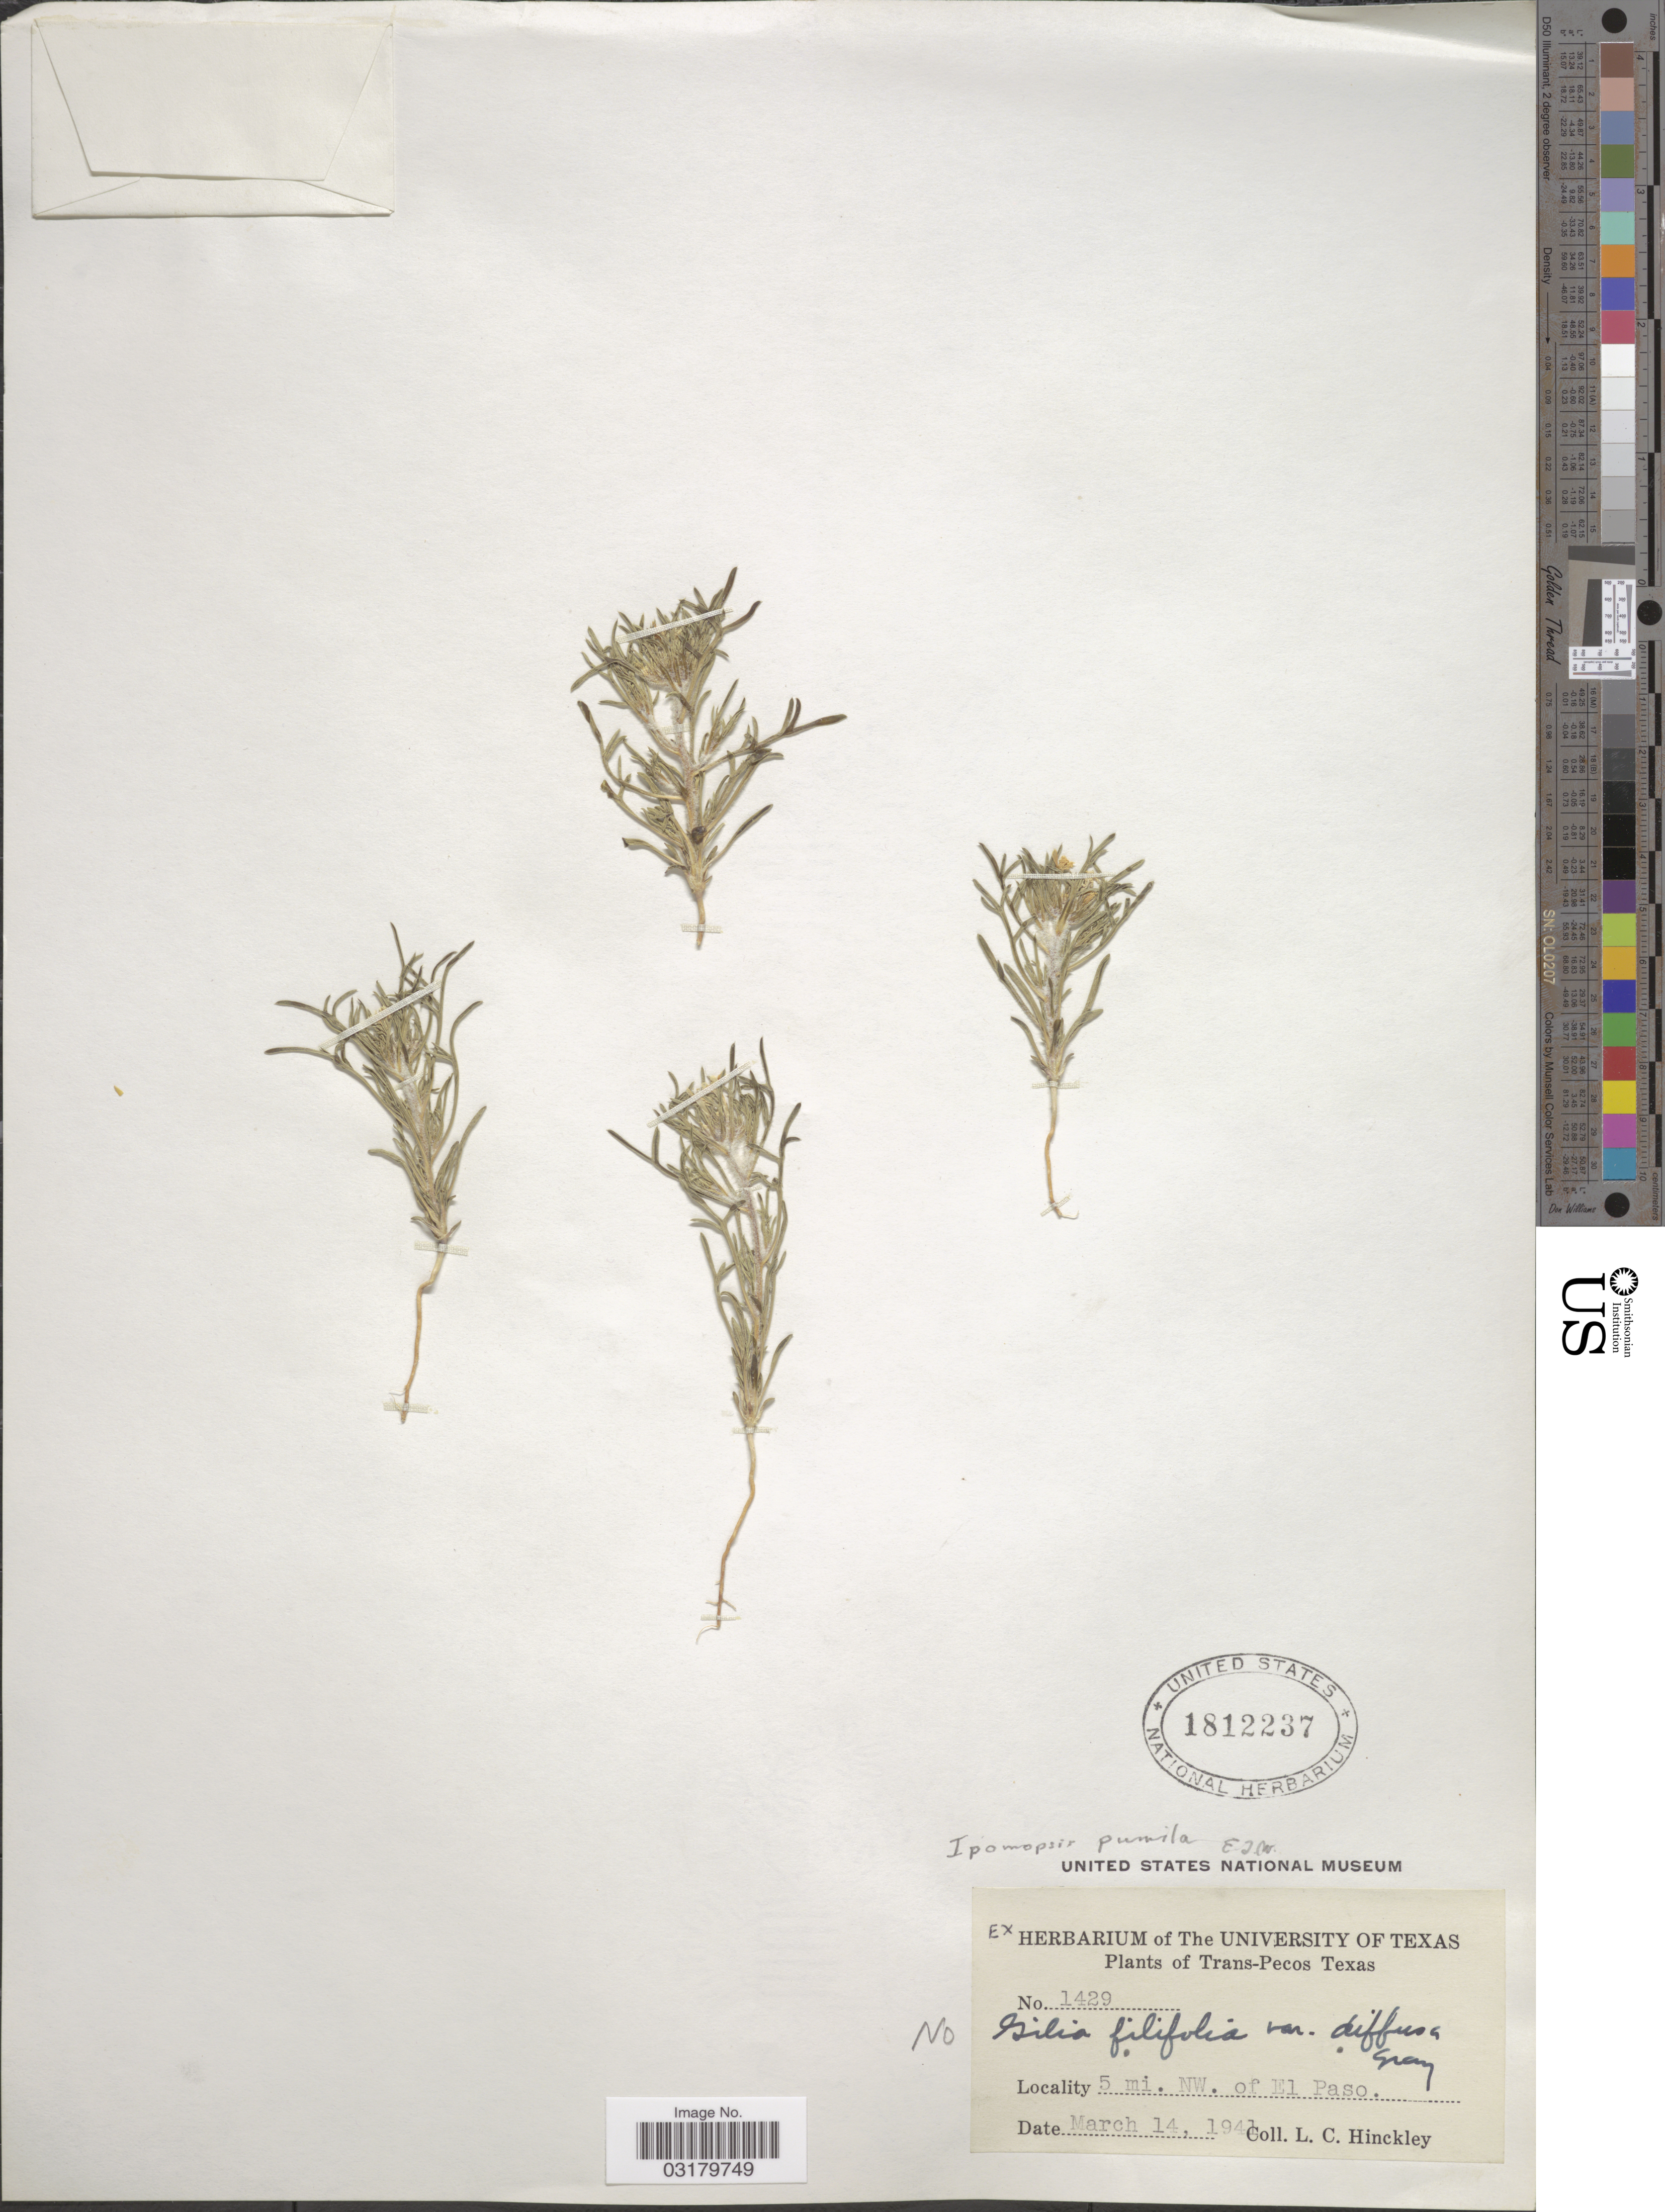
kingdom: Plantae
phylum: Tracheophyta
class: Magnoliopsida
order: Ericales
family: Polemoniaceae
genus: Ipomopsis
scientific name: Ipomopsis pumila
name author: (Nutt.) V.E. Grant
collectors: L. Hinckley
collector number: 1429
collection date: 1941-03-14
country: United States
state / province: Texas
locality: Trans-Pecos Texas. 5 mi. NW. of El Paso.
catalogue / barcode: US 1812237